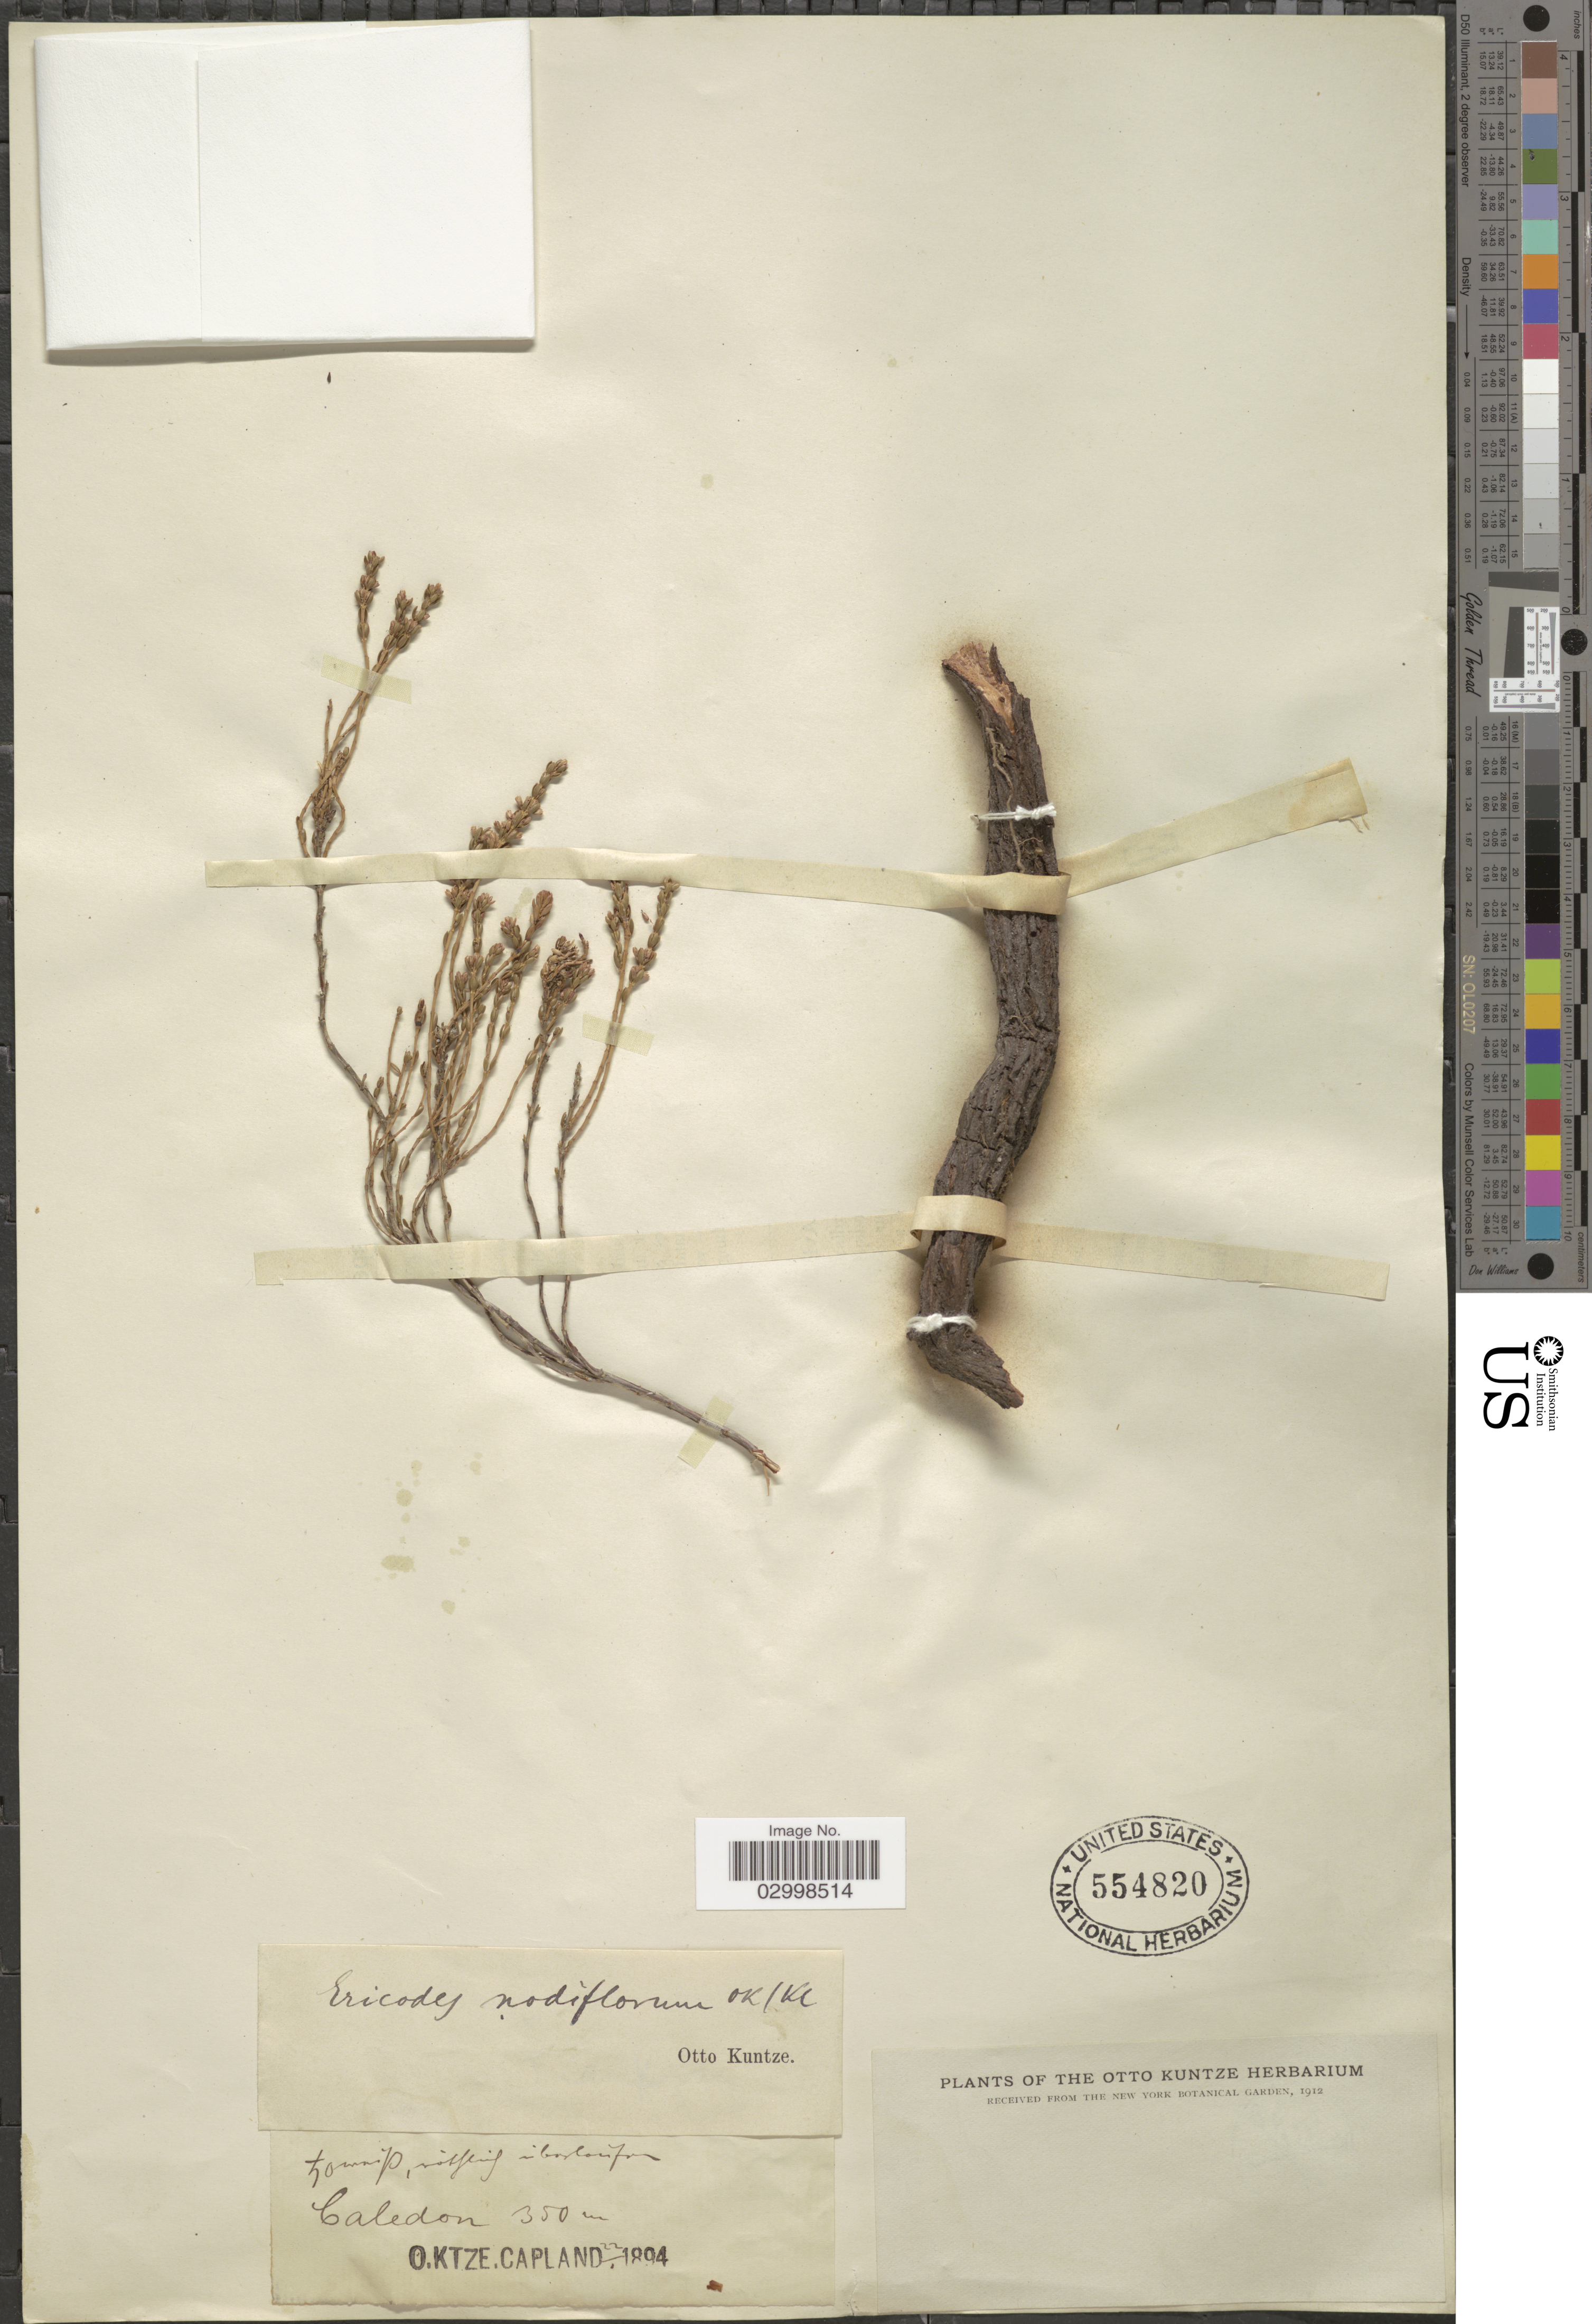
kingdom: Plantae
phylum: Tracheophyta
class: Magnoliopsida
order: Ericales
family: Ericaceae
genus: Erica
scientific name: Erica nodiflora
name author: Salisb.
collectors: C.E.O. Kuntze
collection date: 1894-01-22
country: South Africa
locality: Caledon, Capland.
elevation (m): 350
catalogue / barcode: US 554820